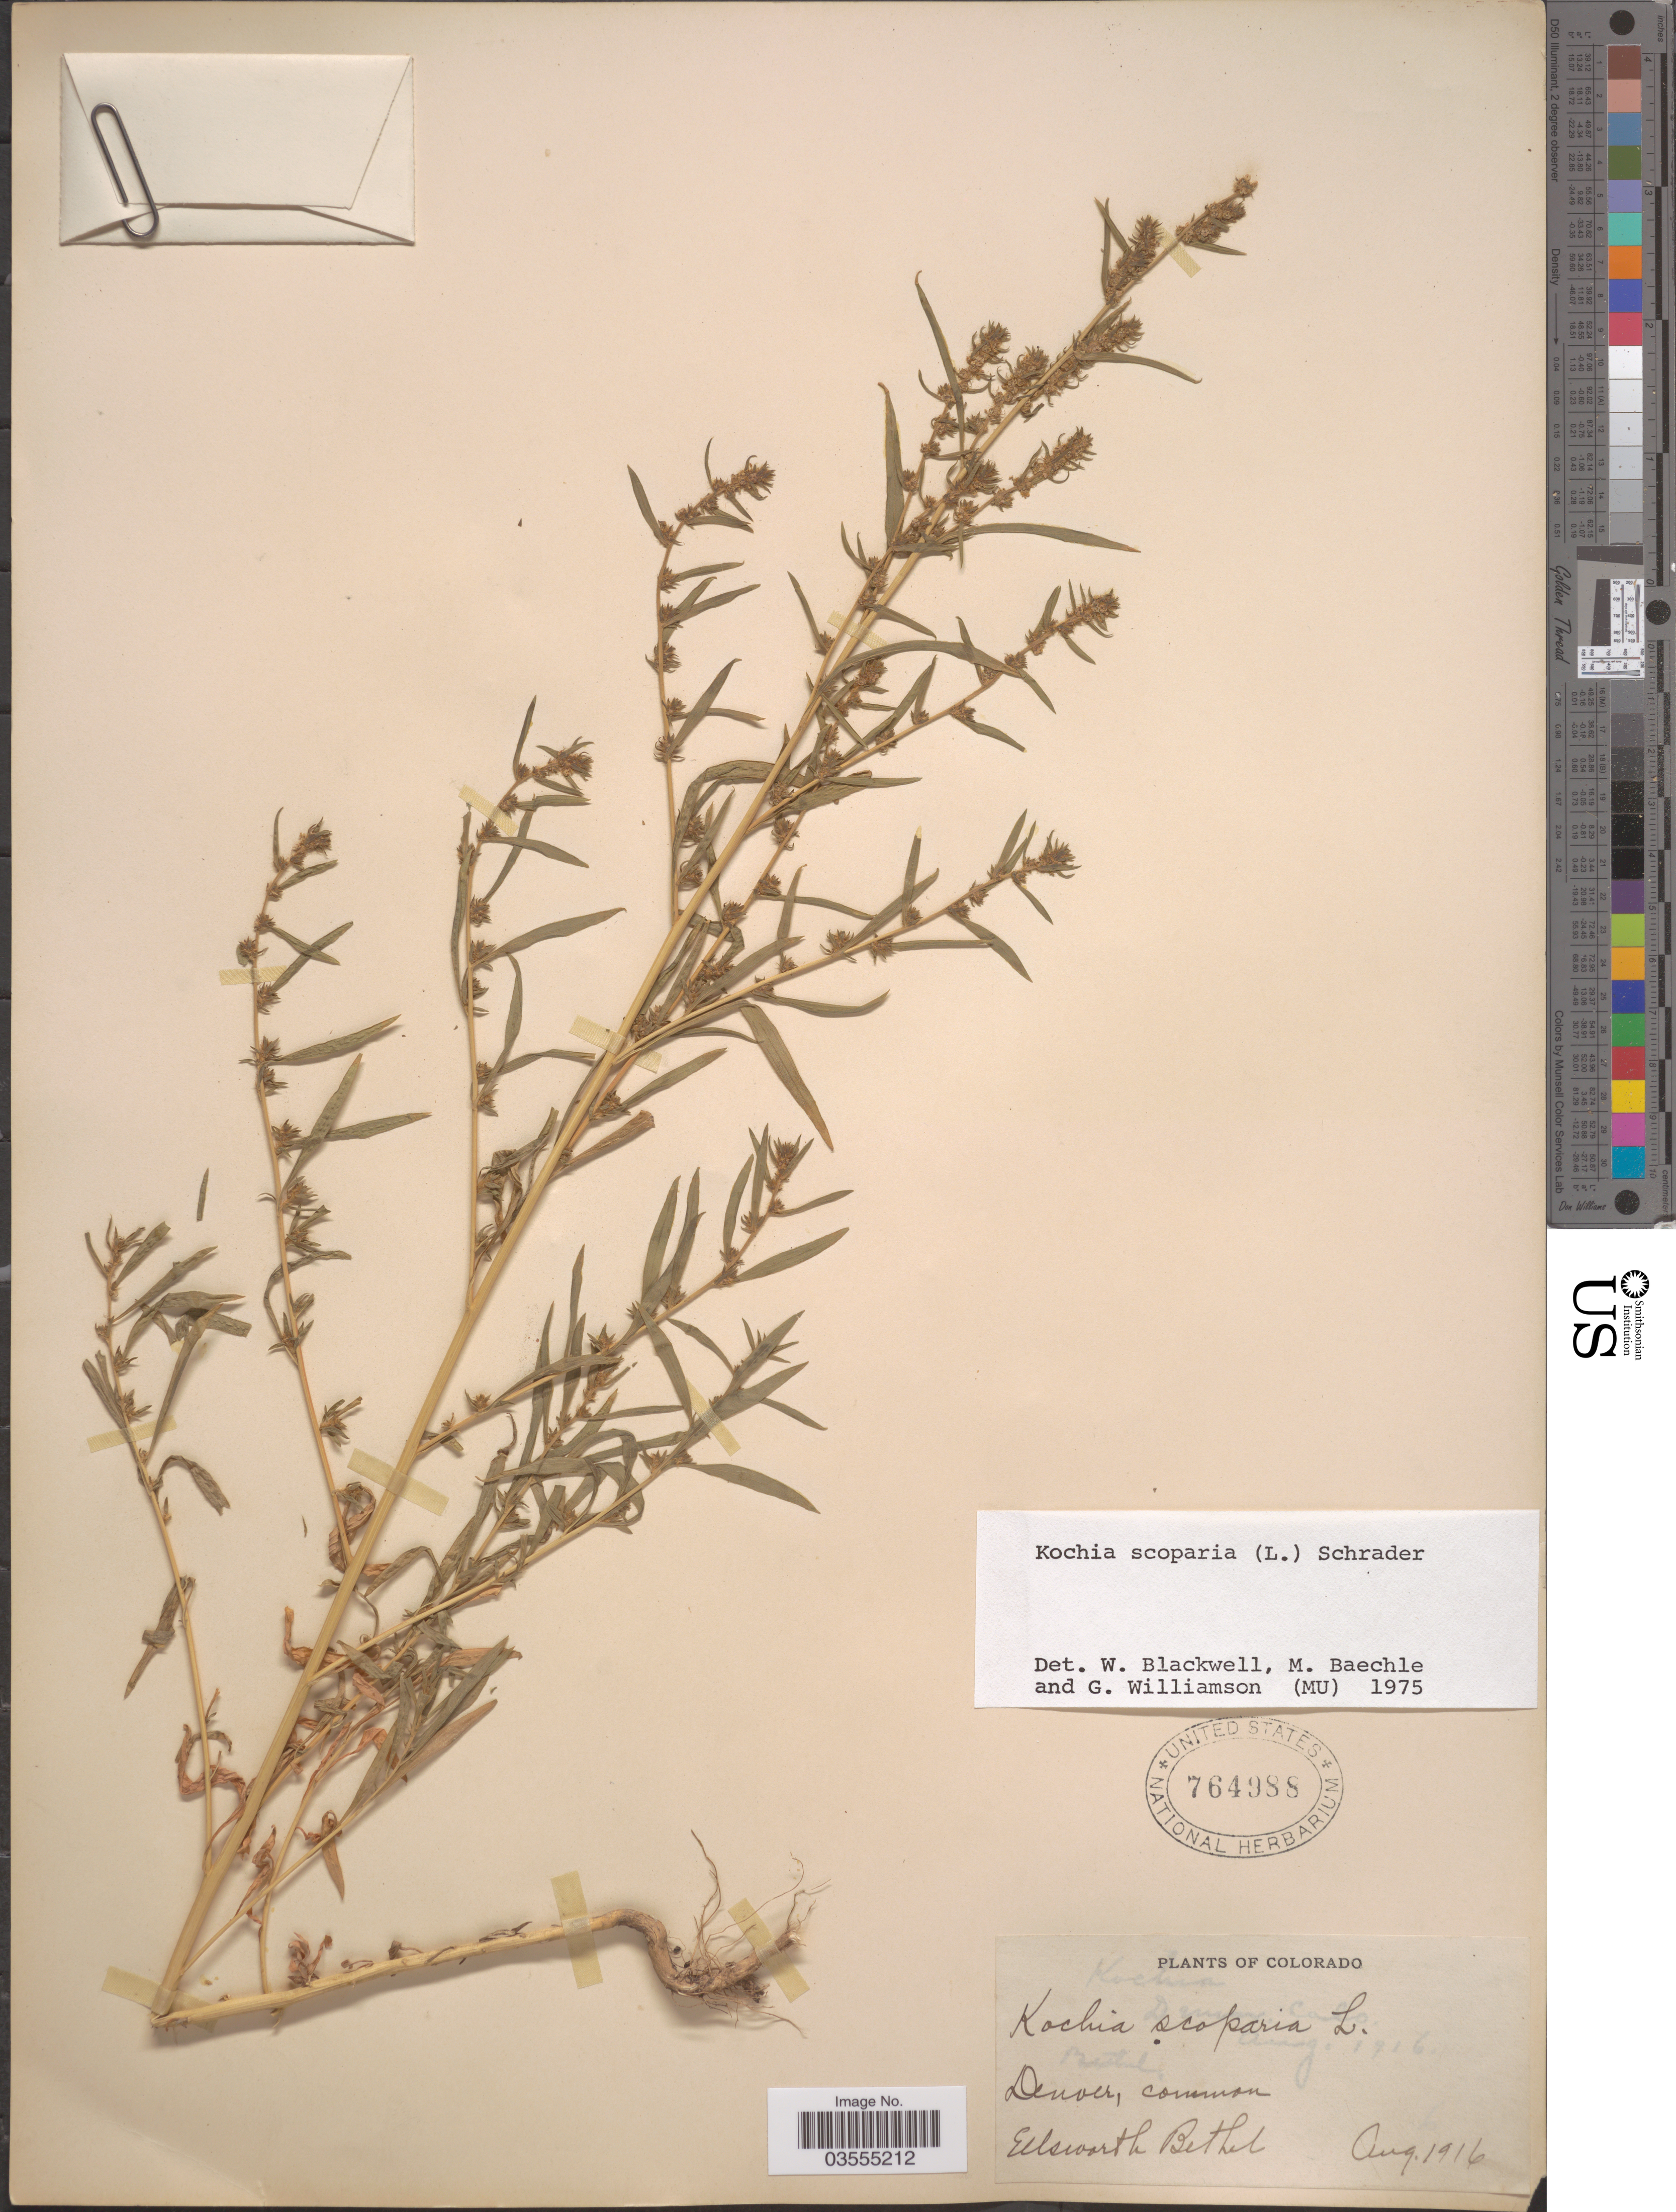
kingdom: Plantae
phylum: Tracheophyta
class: Magnoliopsida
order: Caryophyllales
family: Amaranthaceae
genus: Bassia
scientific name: Bassia scoparia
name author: (L.) Voss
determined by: U.S. National Herbarium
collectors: E. Bethel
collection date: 1916-08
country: United States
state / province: Colorado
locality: Denver.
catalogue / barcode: US 764988